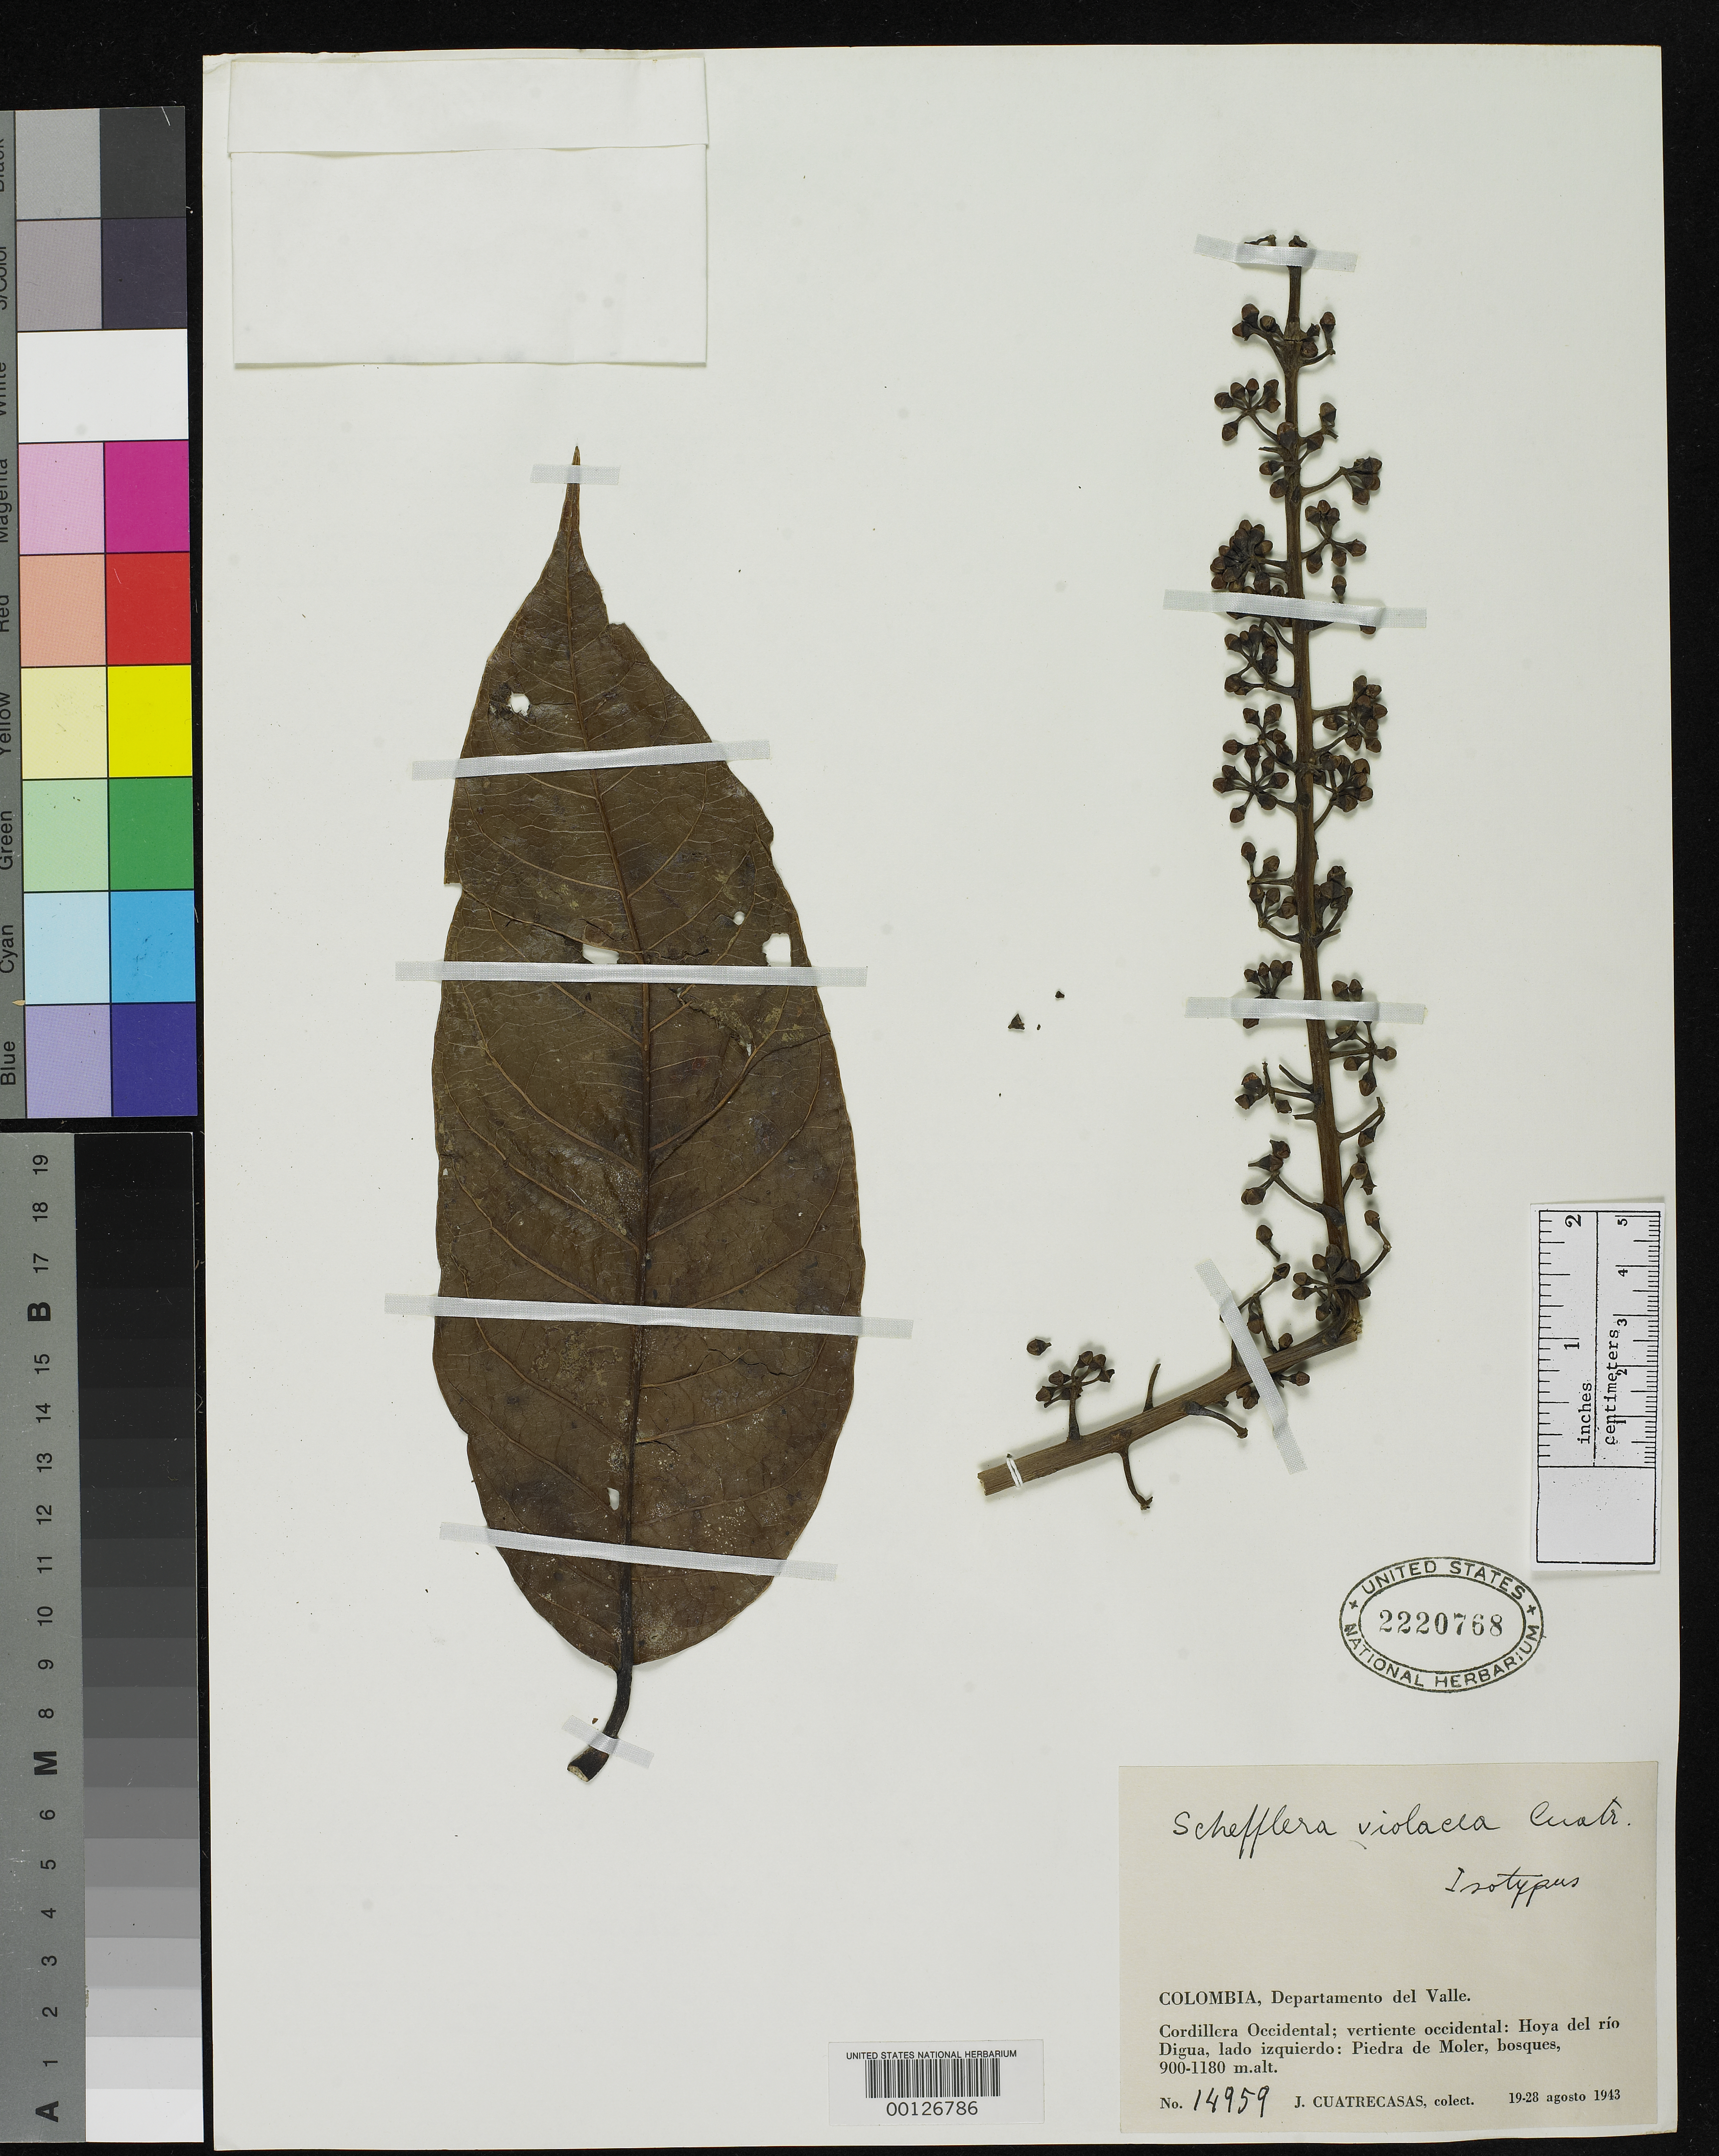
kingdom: Plantae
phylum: Tracheophyta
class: Magnoliopsida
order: Apiales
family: Araliaceae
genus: Schefflera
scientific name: Schefflera violacea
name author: Cuatrec.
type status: Isotype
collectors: J. Cuatrecasas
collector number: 14959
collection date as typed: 21 Aug 1943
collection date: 1943-08-21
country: Colombia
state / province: Valle del Cauca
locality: Hoya del Rio Digua, Piedra de Moler.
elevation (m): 1050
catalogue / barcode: US 2220768